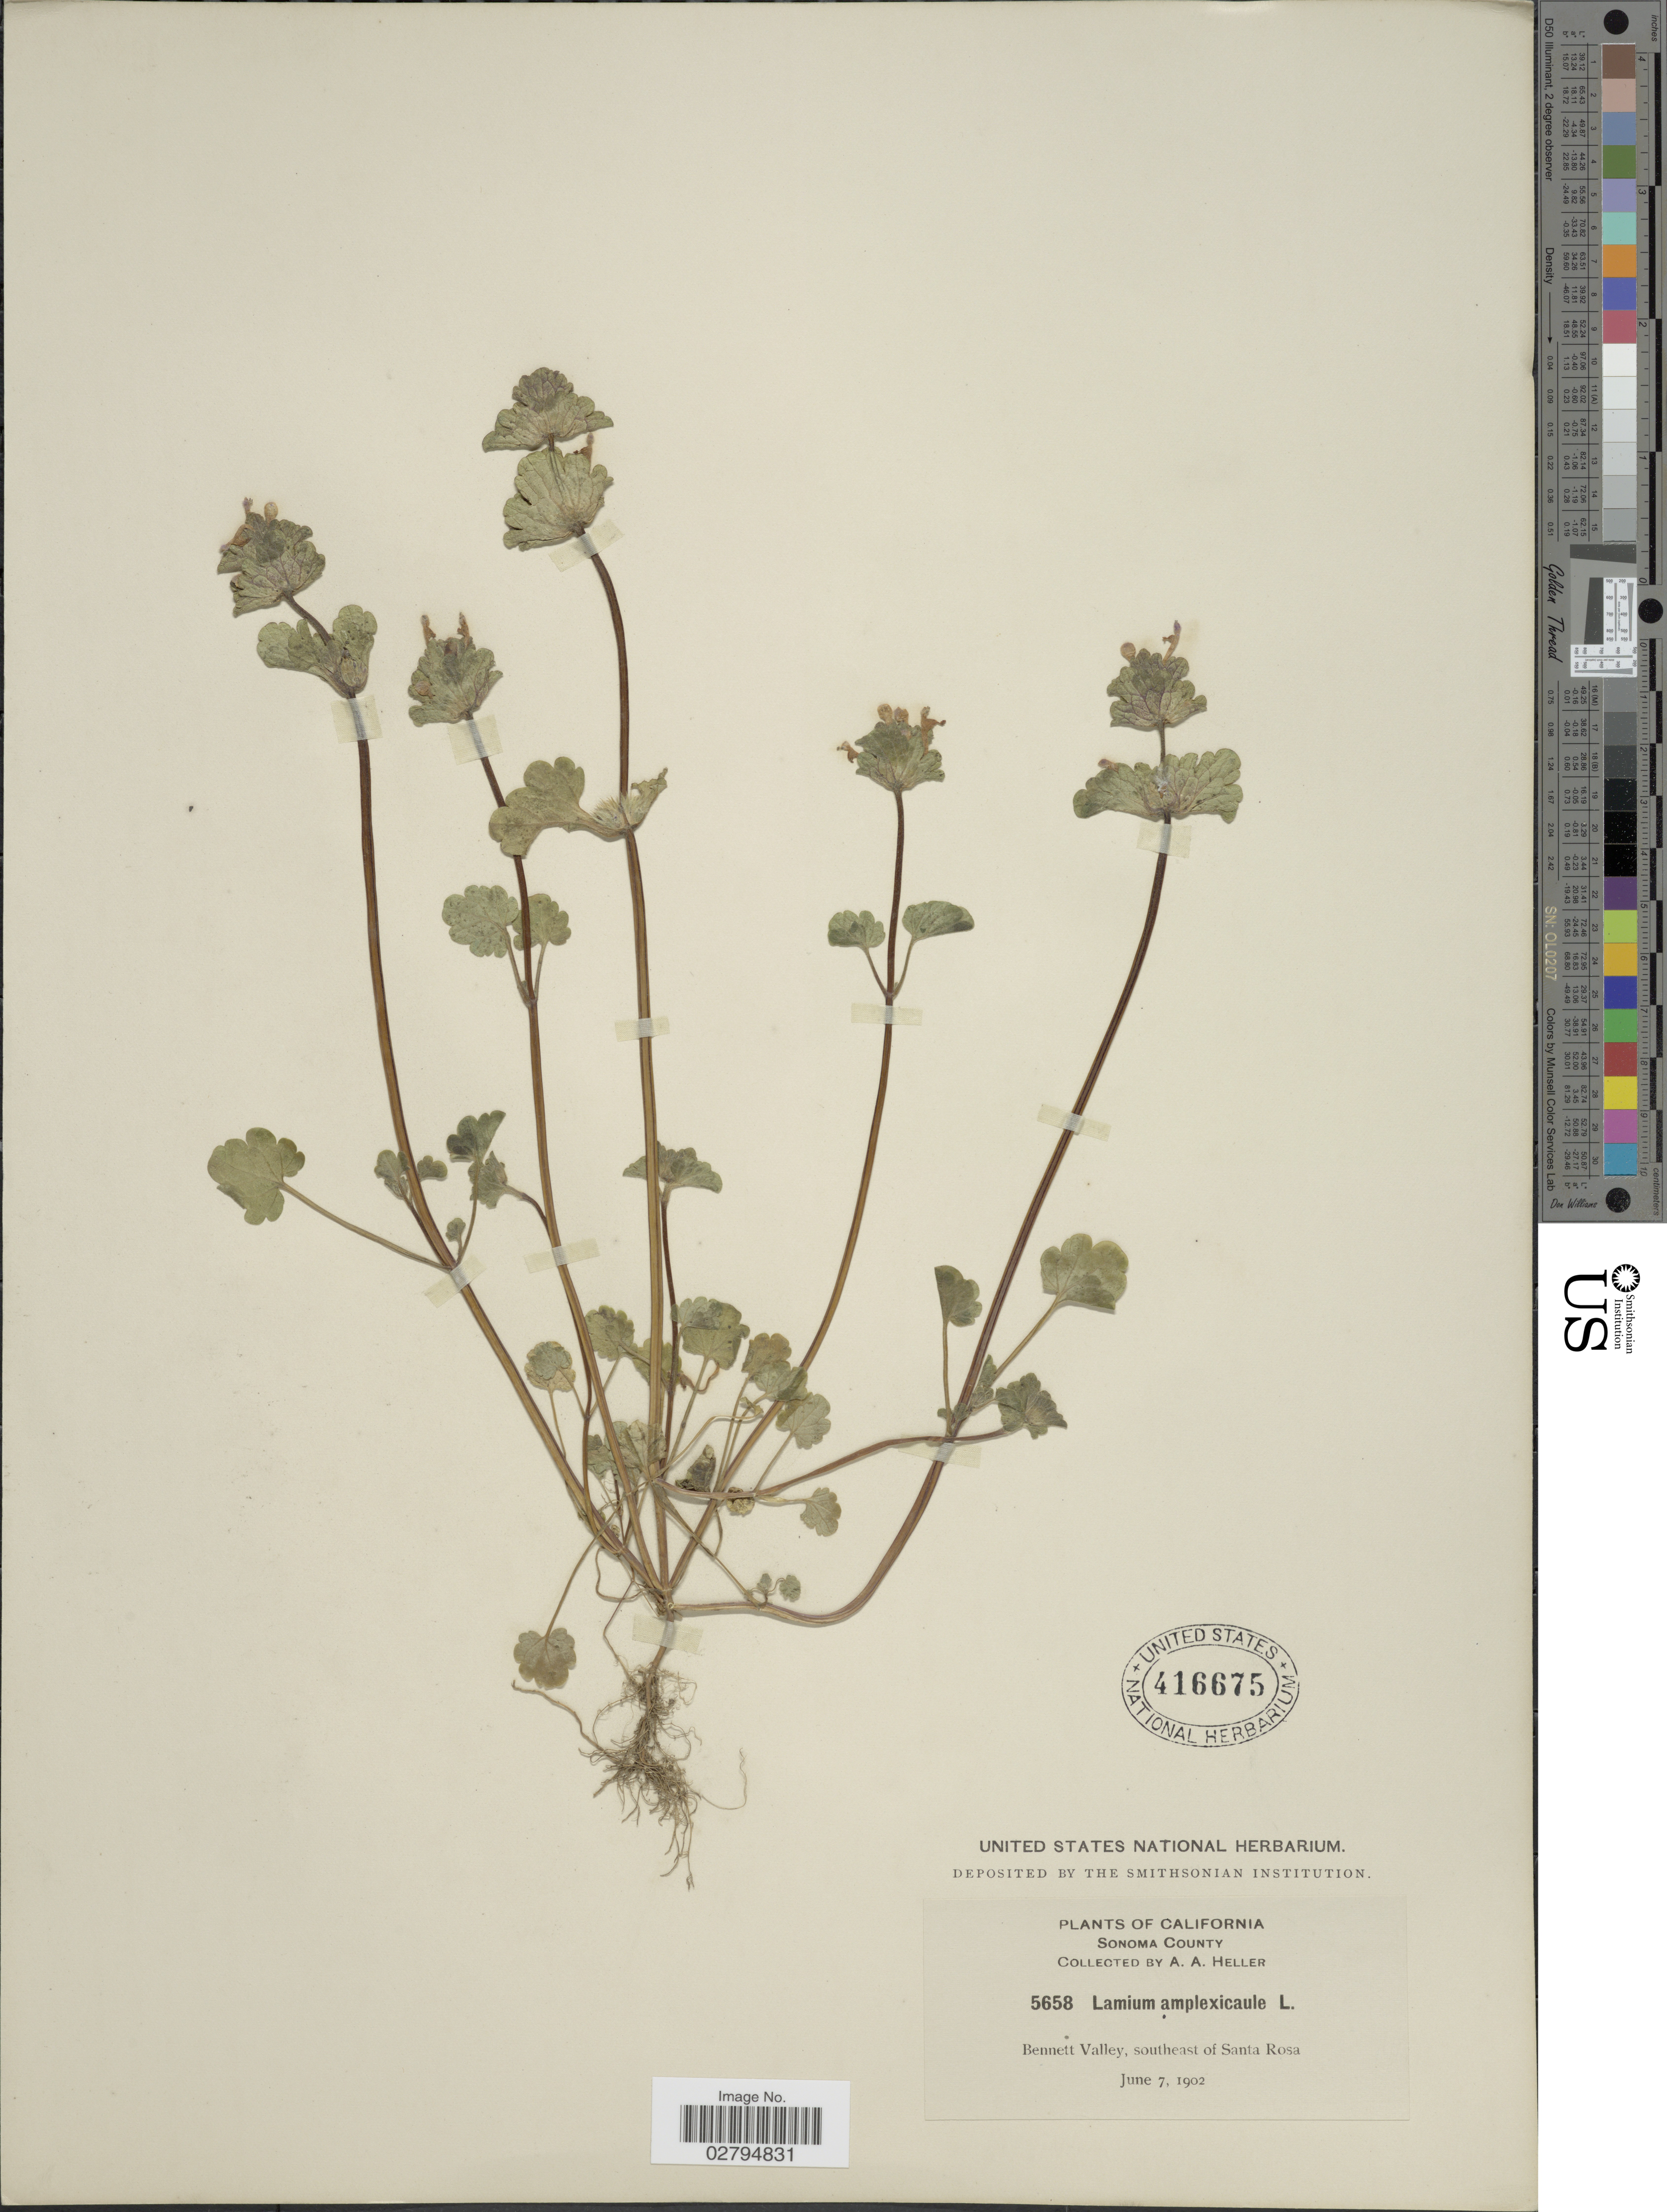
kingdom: Plantae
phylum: Tracheophyta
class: Magnoliopsida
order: Lamiales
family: Lamiaceae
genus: Lamium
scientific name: Lamium amplexicaule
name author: L.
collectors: A. A. Heller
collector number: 5658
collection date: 1902-06-07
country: United States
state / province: California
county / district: Sonoma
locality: Sonoma County. Bennett Valley, southeast of Santa Rosa.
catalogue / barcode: US 416675